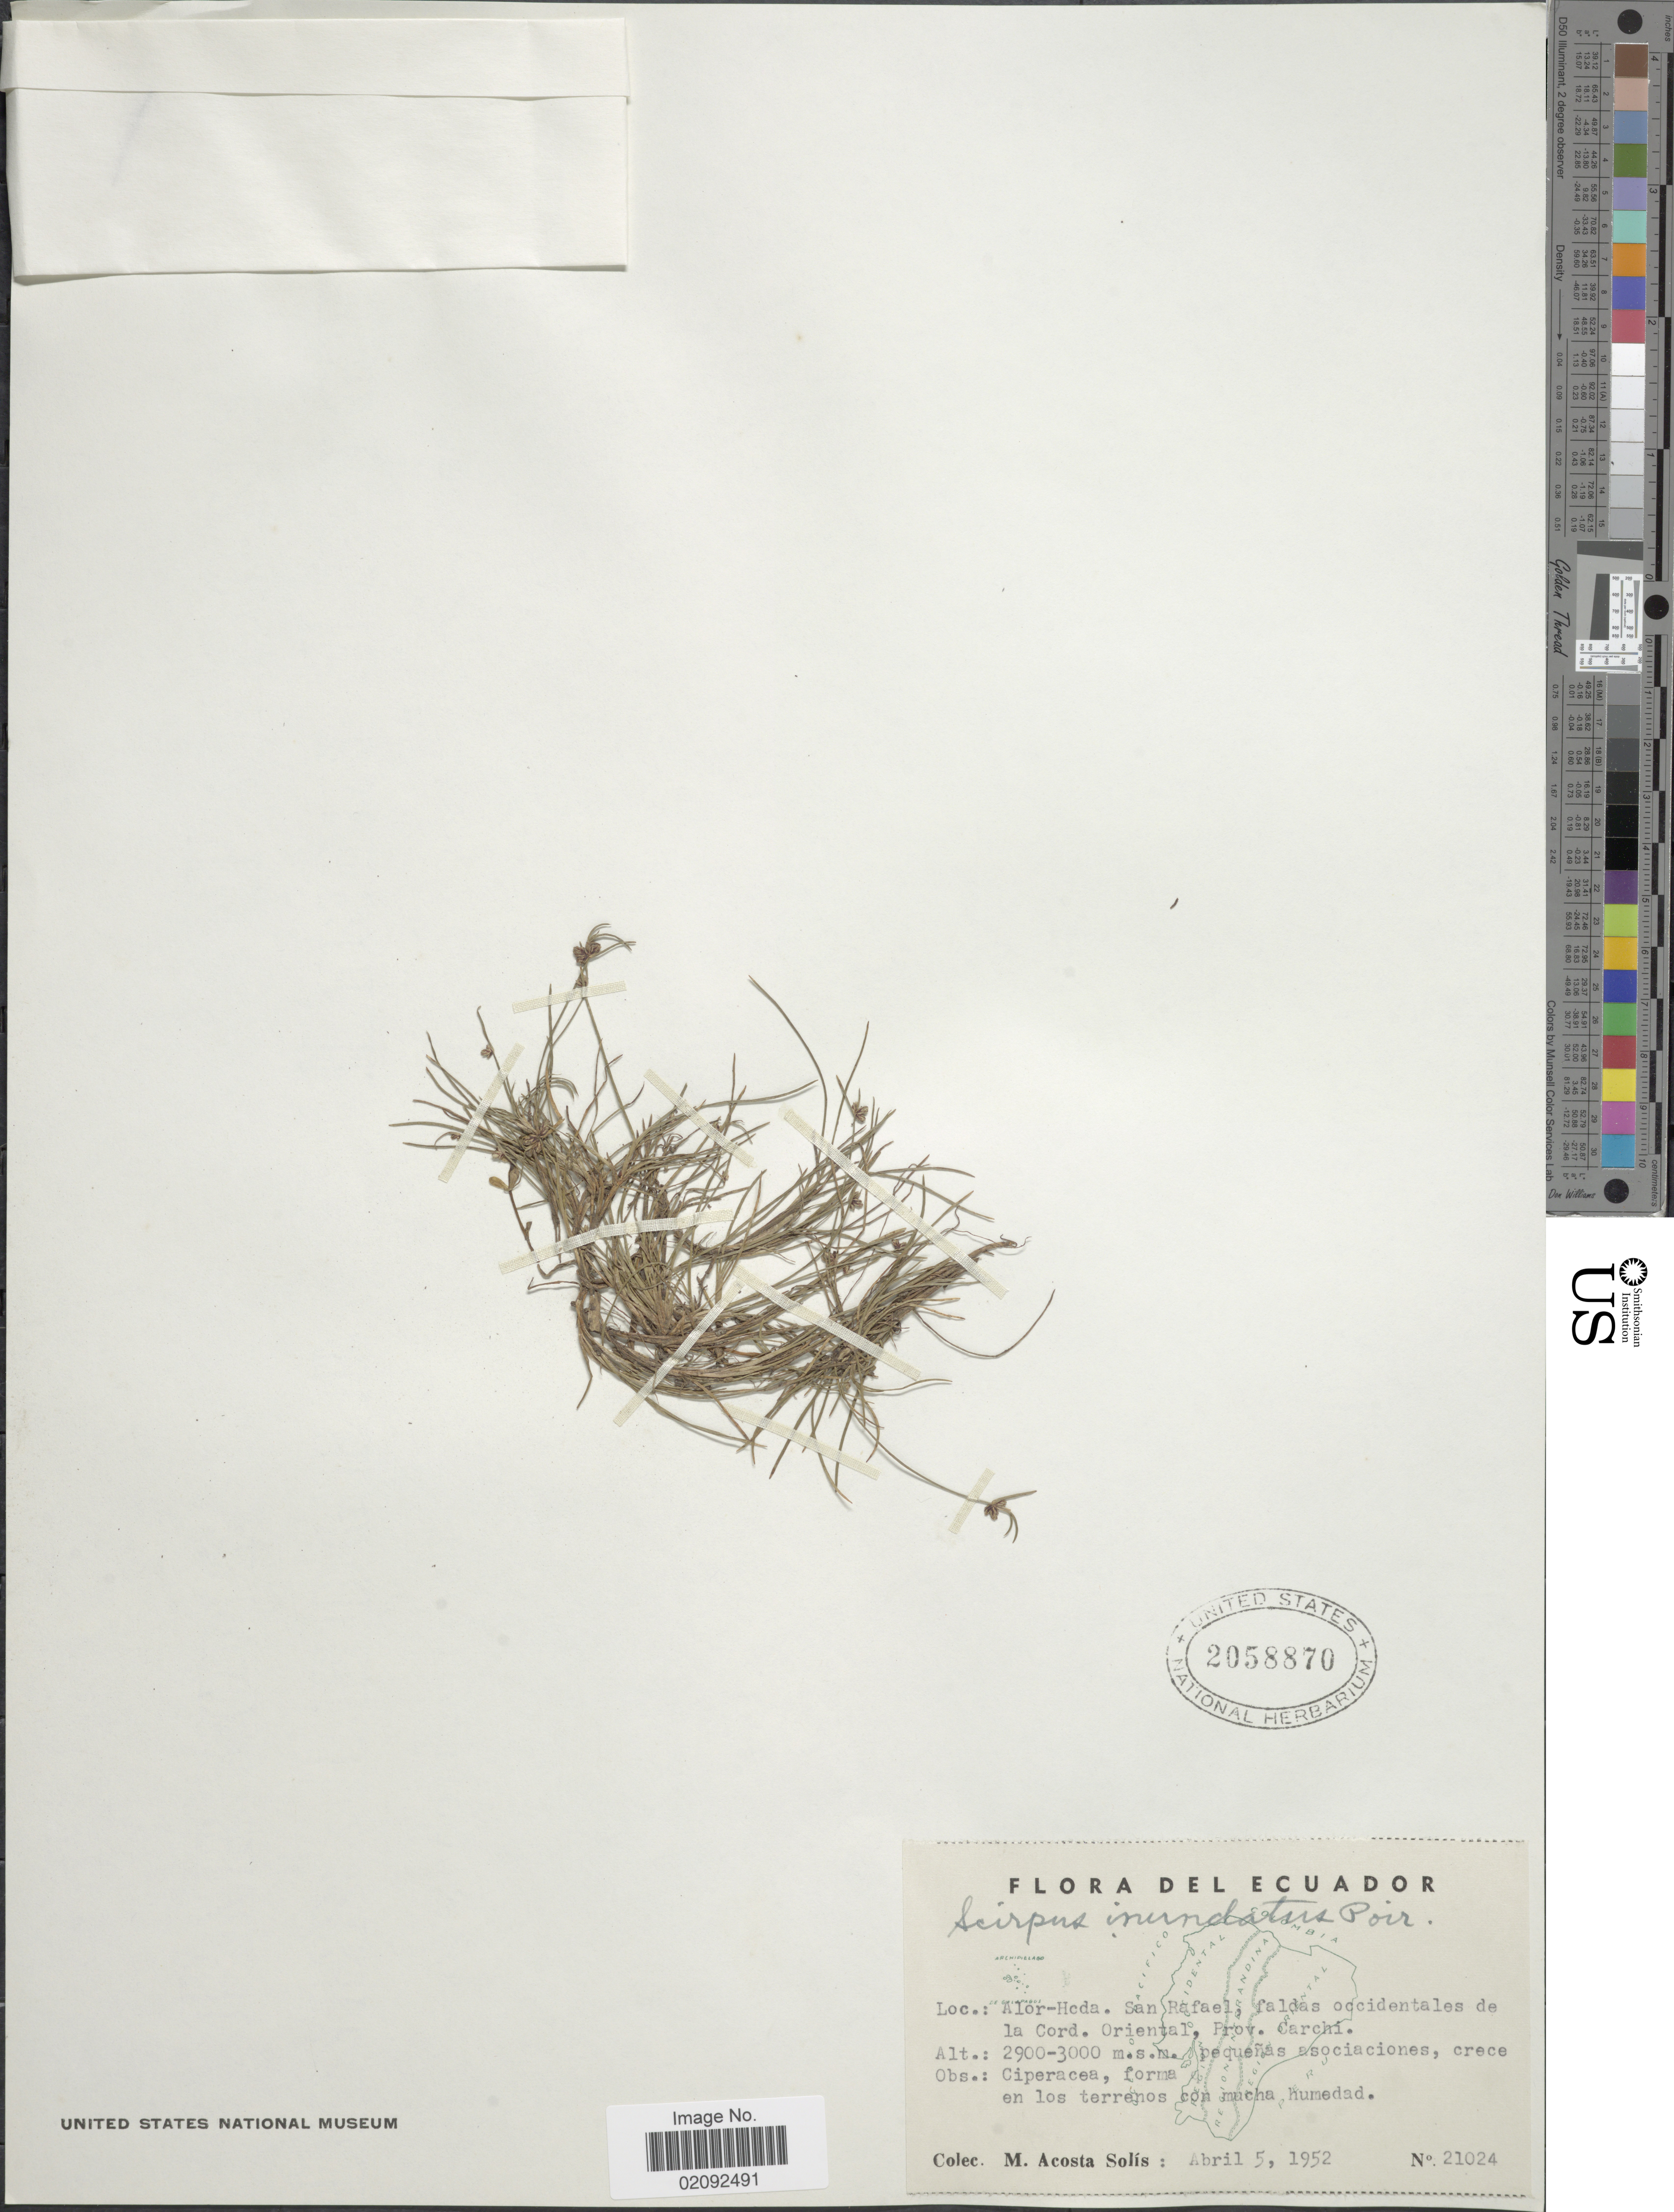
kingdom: Plantae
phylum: Tracheophyta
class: Liliopsida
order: Poales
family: Cyperaceae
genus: Isolepis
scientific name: Isolepis nigricans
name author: Kunth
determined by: Strong, Mark T., (BOT), Smithsonian Institution - National Museum of Natural History (UNITED STATES)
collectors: M. Acosta Solis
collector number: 21024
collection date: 1952-04-05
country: Ecuador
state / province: Carchi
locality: Alor-Hda, San Rafel, faldas occidenrales de la Cord. Oriental.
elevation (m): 2900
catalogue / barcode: US 2058870